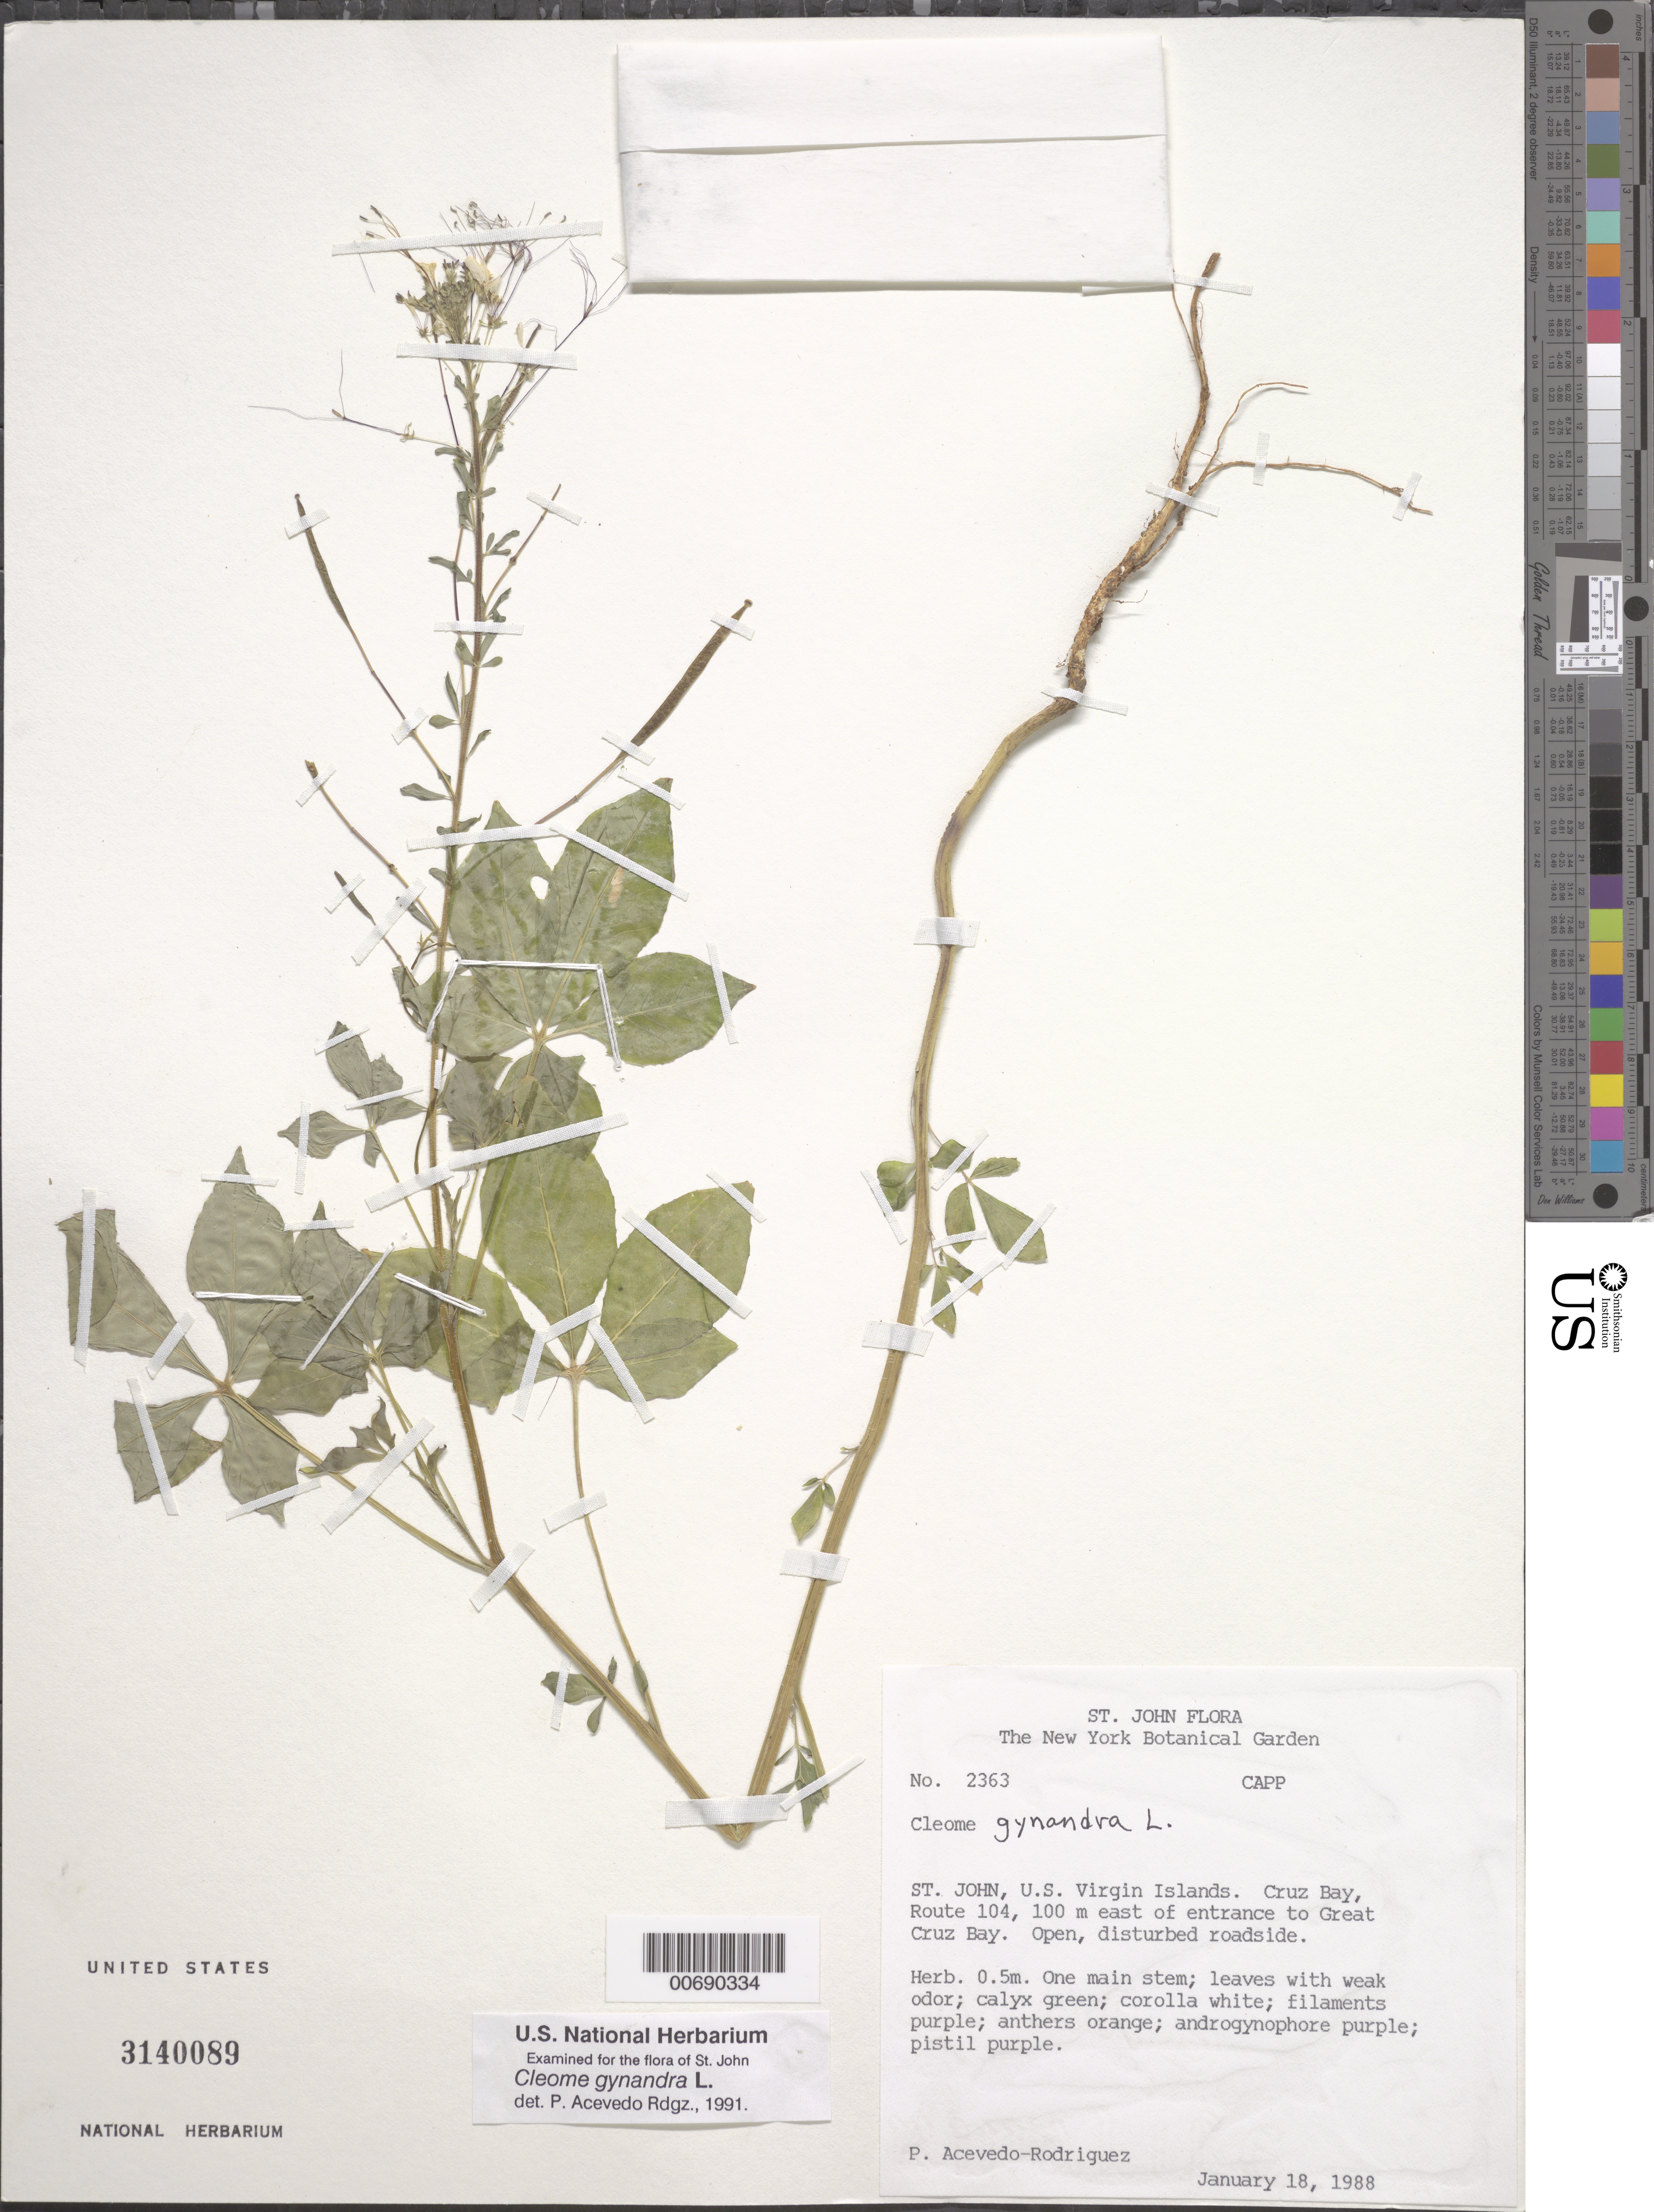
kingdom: Plantae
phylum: Tracheophyta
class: Magnoliopsida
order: Brassicales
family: Cleomaceae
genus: Gynandropsis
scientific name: Gynandropsis gynandra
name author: (L.) Briq.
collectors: P. Acevedo-Rodr.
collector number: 2363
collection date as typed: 18 Jan 1988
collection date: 1988-01-18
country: U.S. Virgin Islands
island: St. John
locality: Cruz Bay Quarter; Route 104, 100 m east of entrance to Great Cruz Bay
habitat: Open, disturbed roadside.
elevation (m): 10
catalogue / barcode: US 3140089